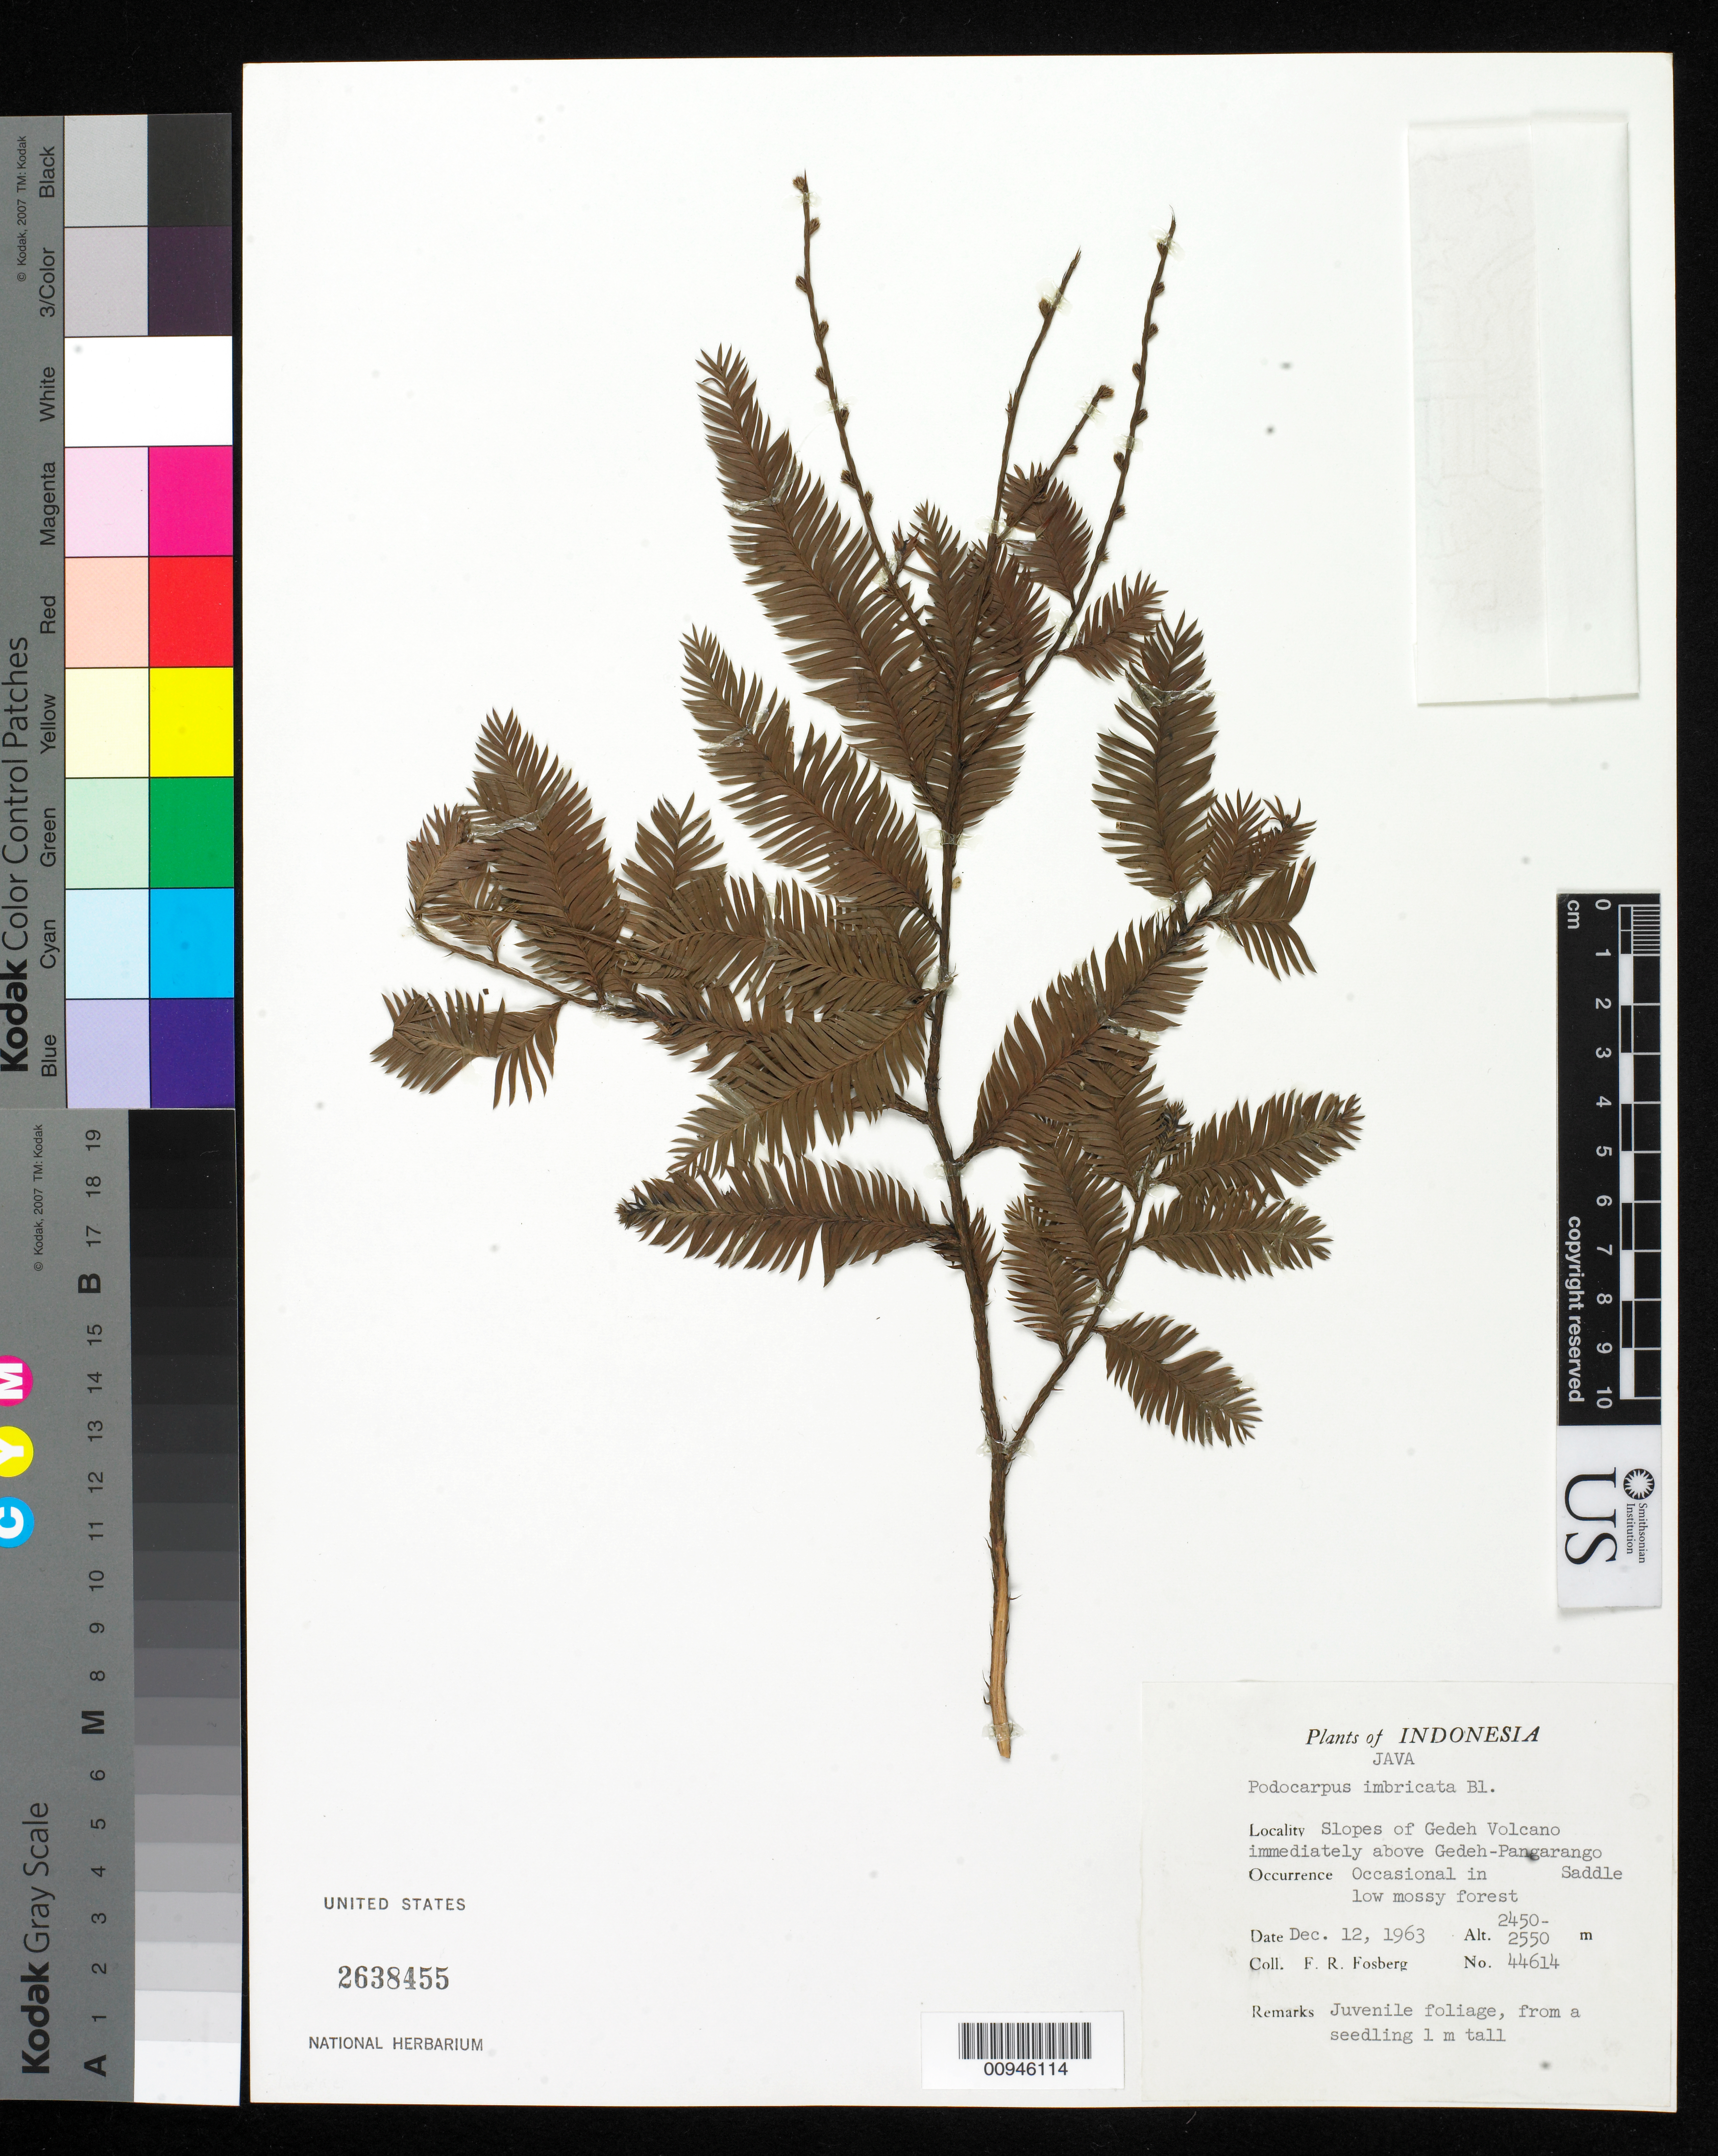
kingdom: Plantae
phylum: Tracheophyta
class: Pinopsida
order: Pinales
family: Podocarpaceae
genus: Dacrycarpus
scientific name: Dacrycarpus imbricatus var. imbricatus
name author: (Blume) de Laub.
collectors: F. R. Fosberg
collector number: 44614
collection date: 1963-12-12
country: Indonesia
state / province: Java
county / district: Jawa Barat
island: Java I.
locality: Slopes of Gedeh Volcano immediately above Gedeh-Pangarango Saddle.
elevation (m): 2450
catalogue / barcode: US 2638455